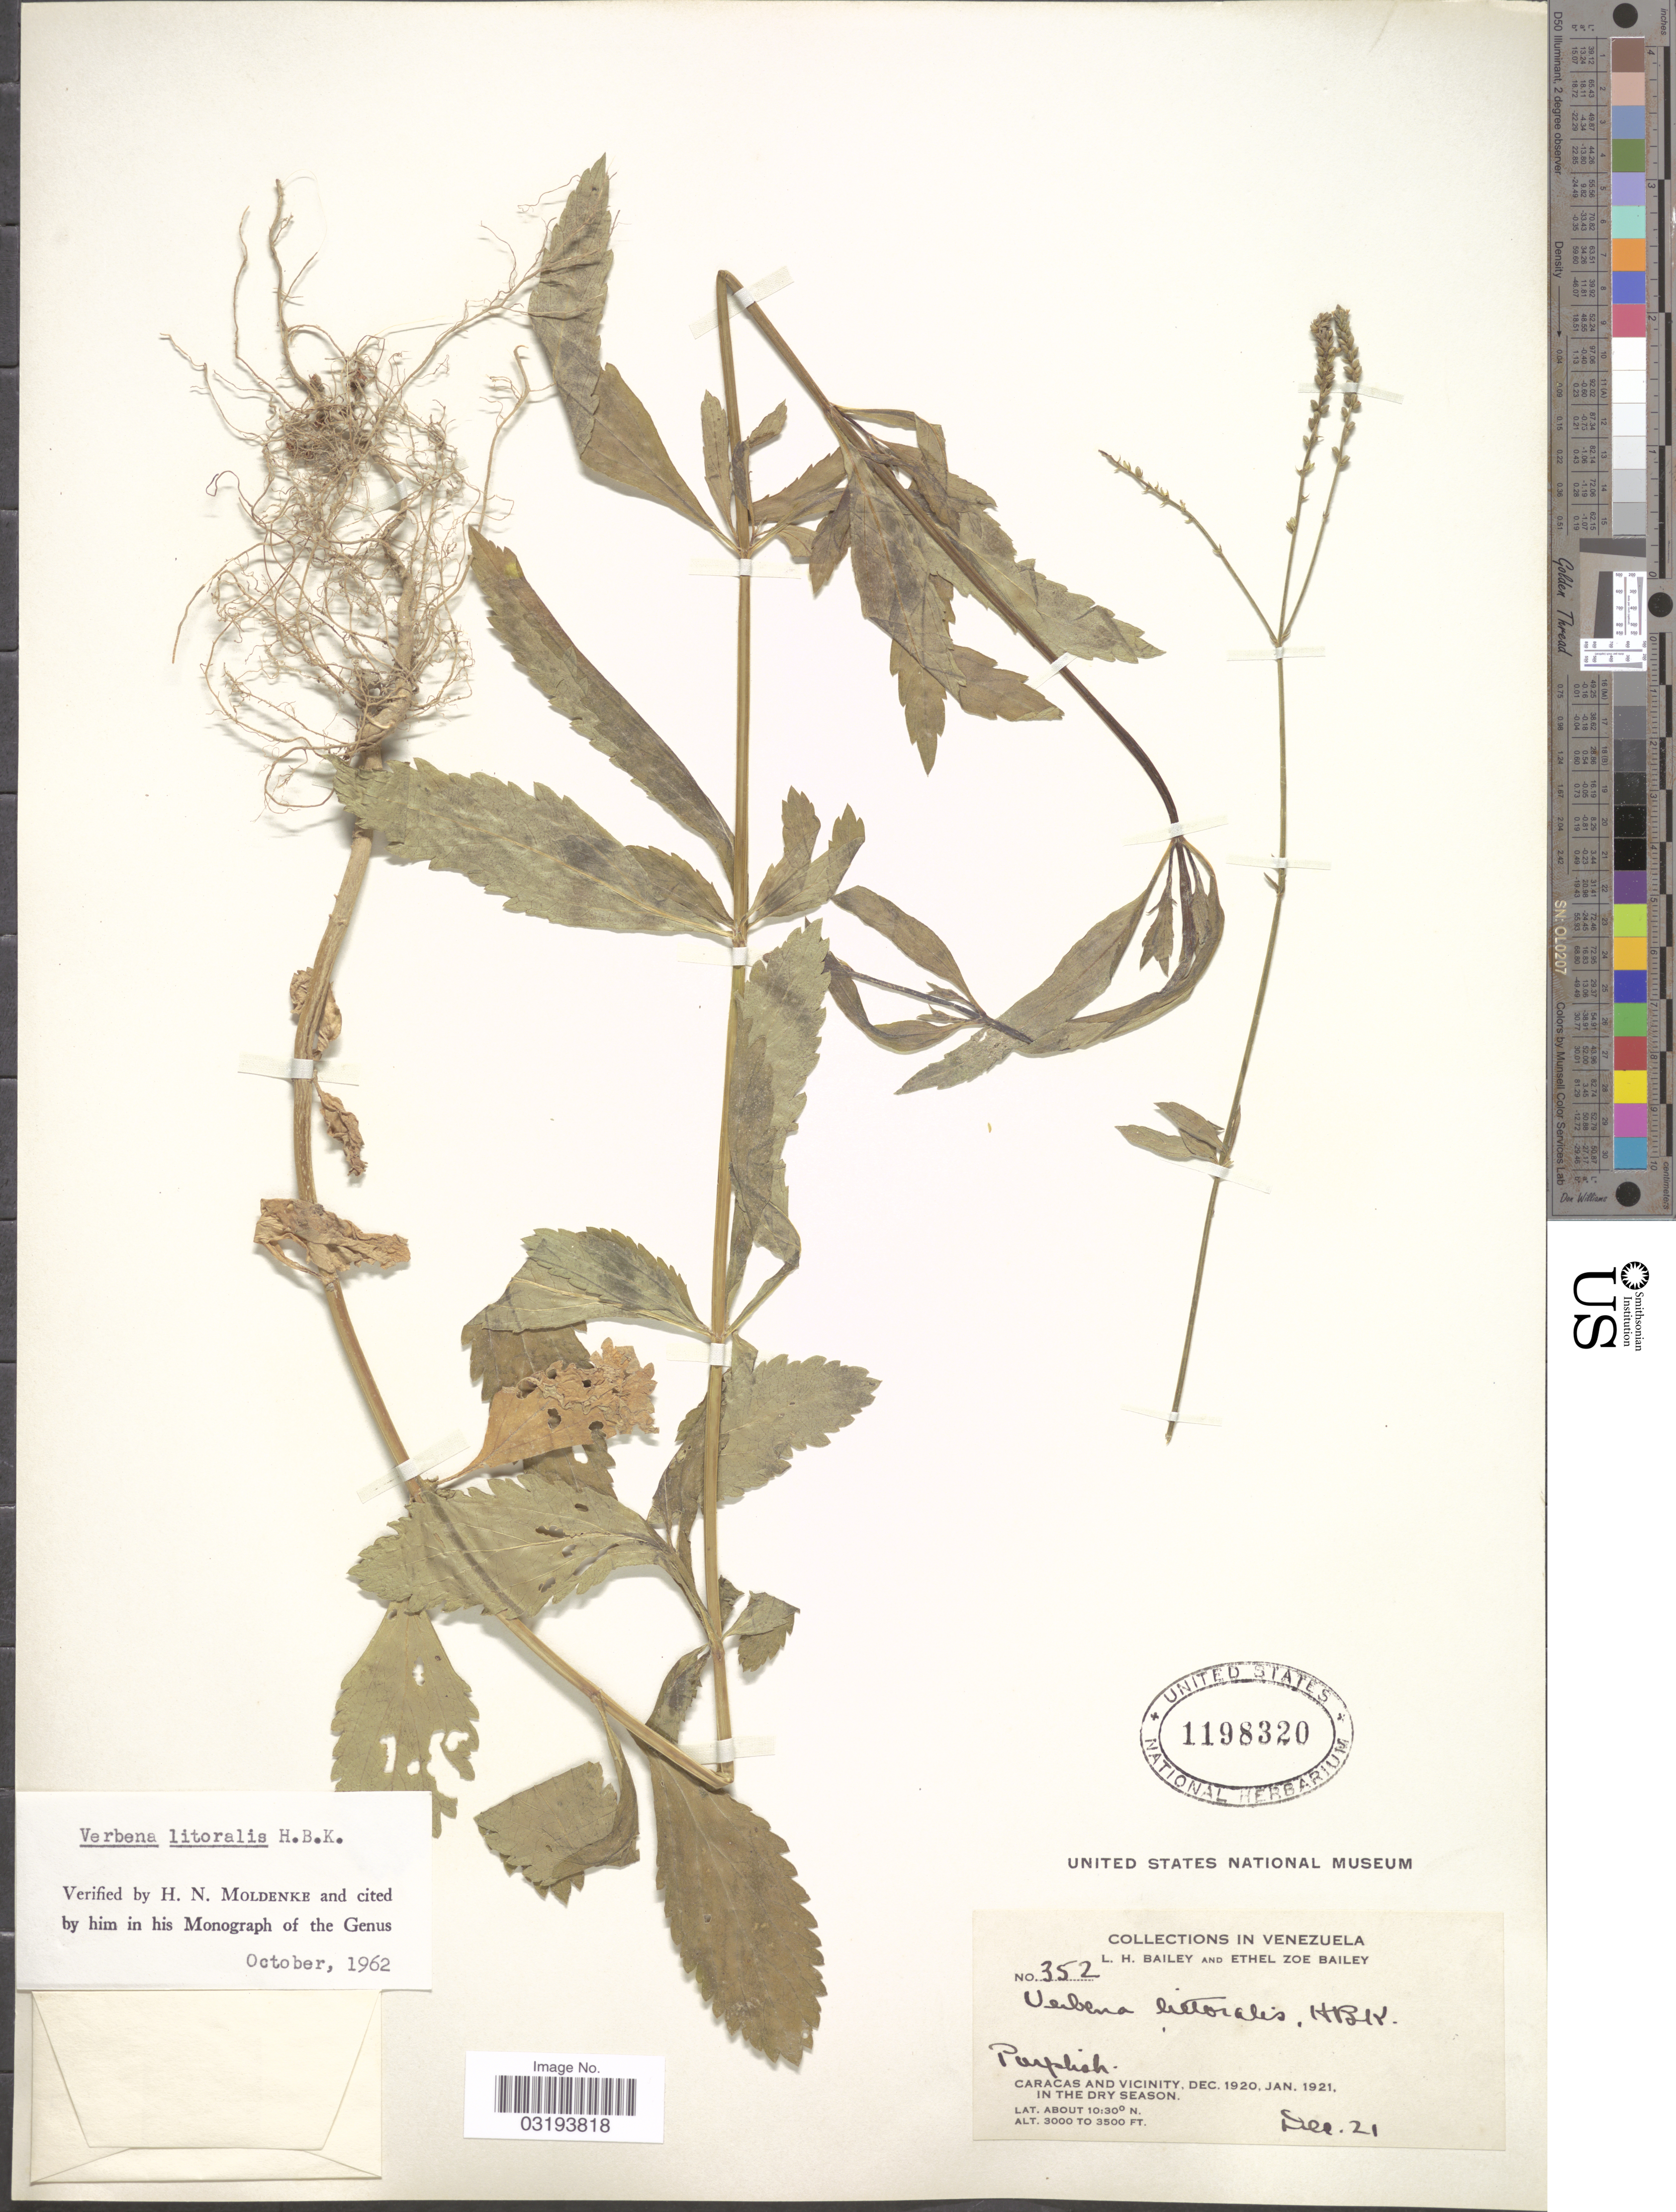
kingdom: Plantae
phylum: Tracheophyta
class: Magnoliopsida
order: Lamiales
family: Verbenaceae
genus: Verbena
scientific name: Verbena litoralis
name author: Kunth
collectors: L. H. Bailey & E. Z. Bailey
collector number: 352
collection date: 1920-12-21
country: Venezuela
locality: Caracas and Vicinity.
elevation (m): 914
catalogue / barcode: US 1198320